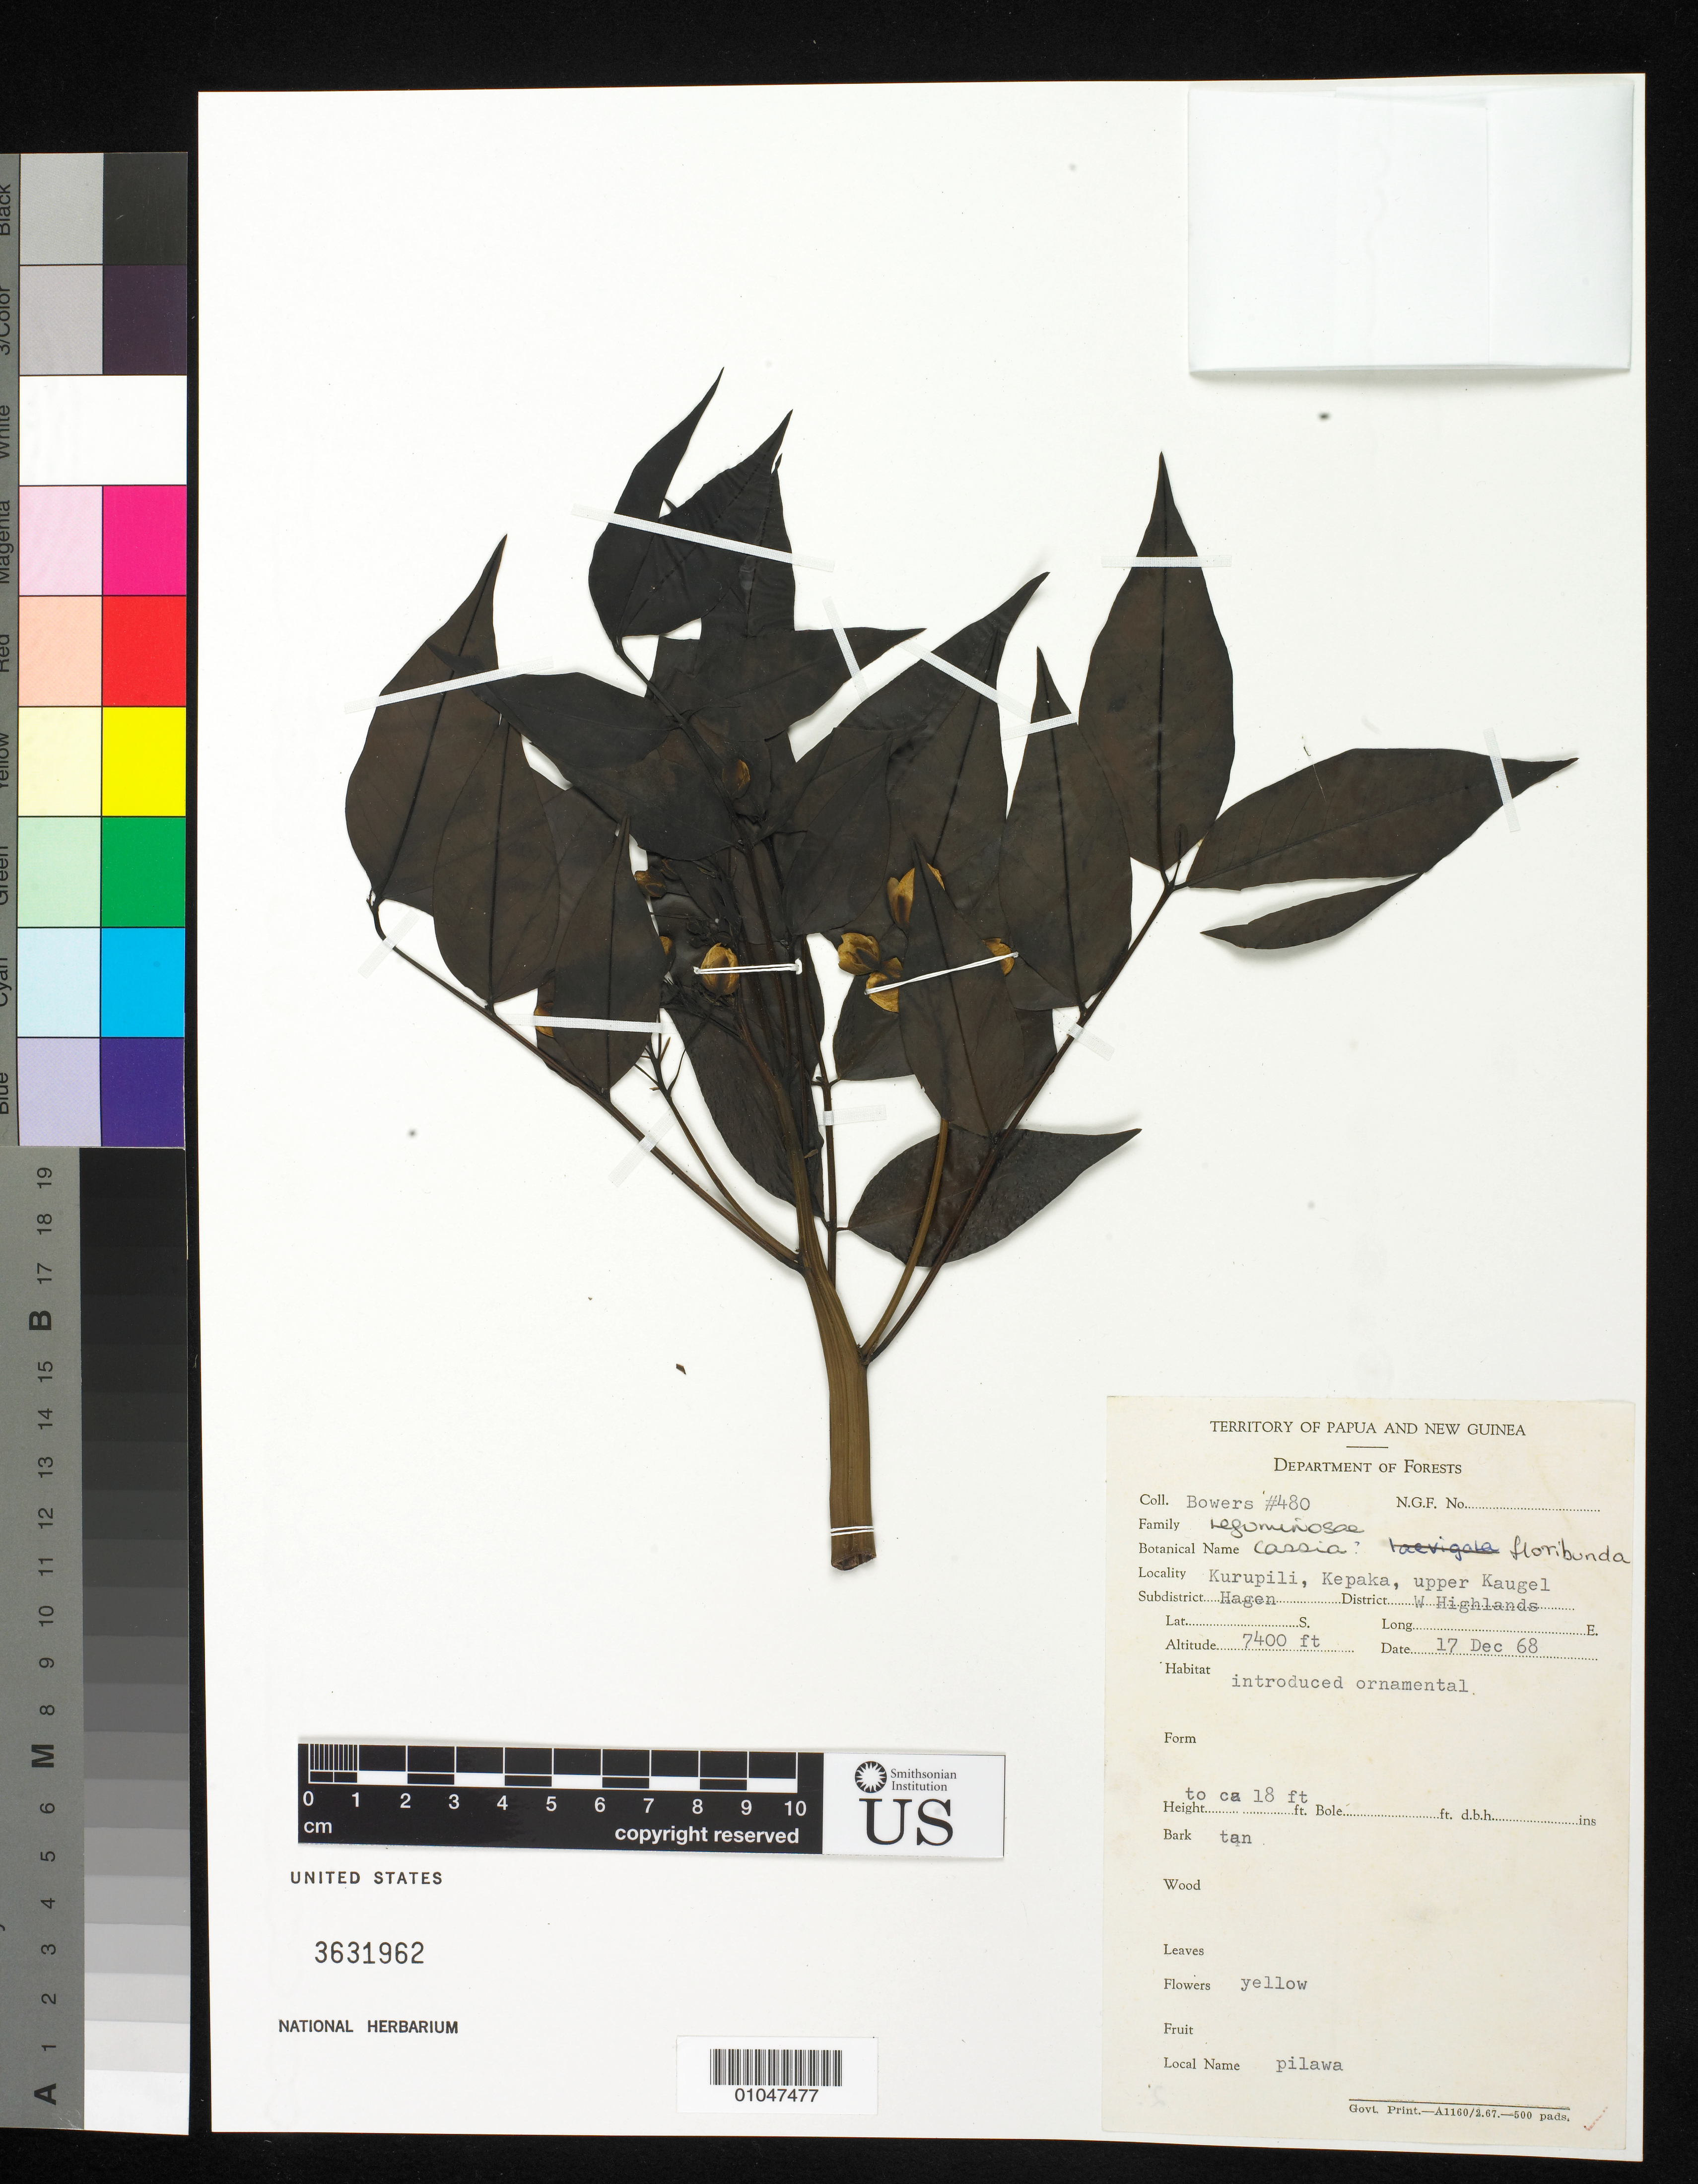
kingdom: Plantae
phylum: Tracheophyta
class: Magnoliopsida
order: Fabales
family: Fabaceae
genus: Senna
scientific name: Senna x floribunda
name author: (Cav.) H.S. Irwin & Barneby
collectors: -. Bowers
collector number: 480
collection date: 1968-12-17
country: Papua New Guinea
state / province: Western Highlands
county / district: Mount Hagen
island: New Guinea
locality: Kurupili, Kepaka, upper Kaugel.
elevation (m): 2256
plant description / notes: IMAGED for EarthWatch Pacific Ethnobotany Project -MJD 15 Sep 2011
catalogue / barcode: US 3631962